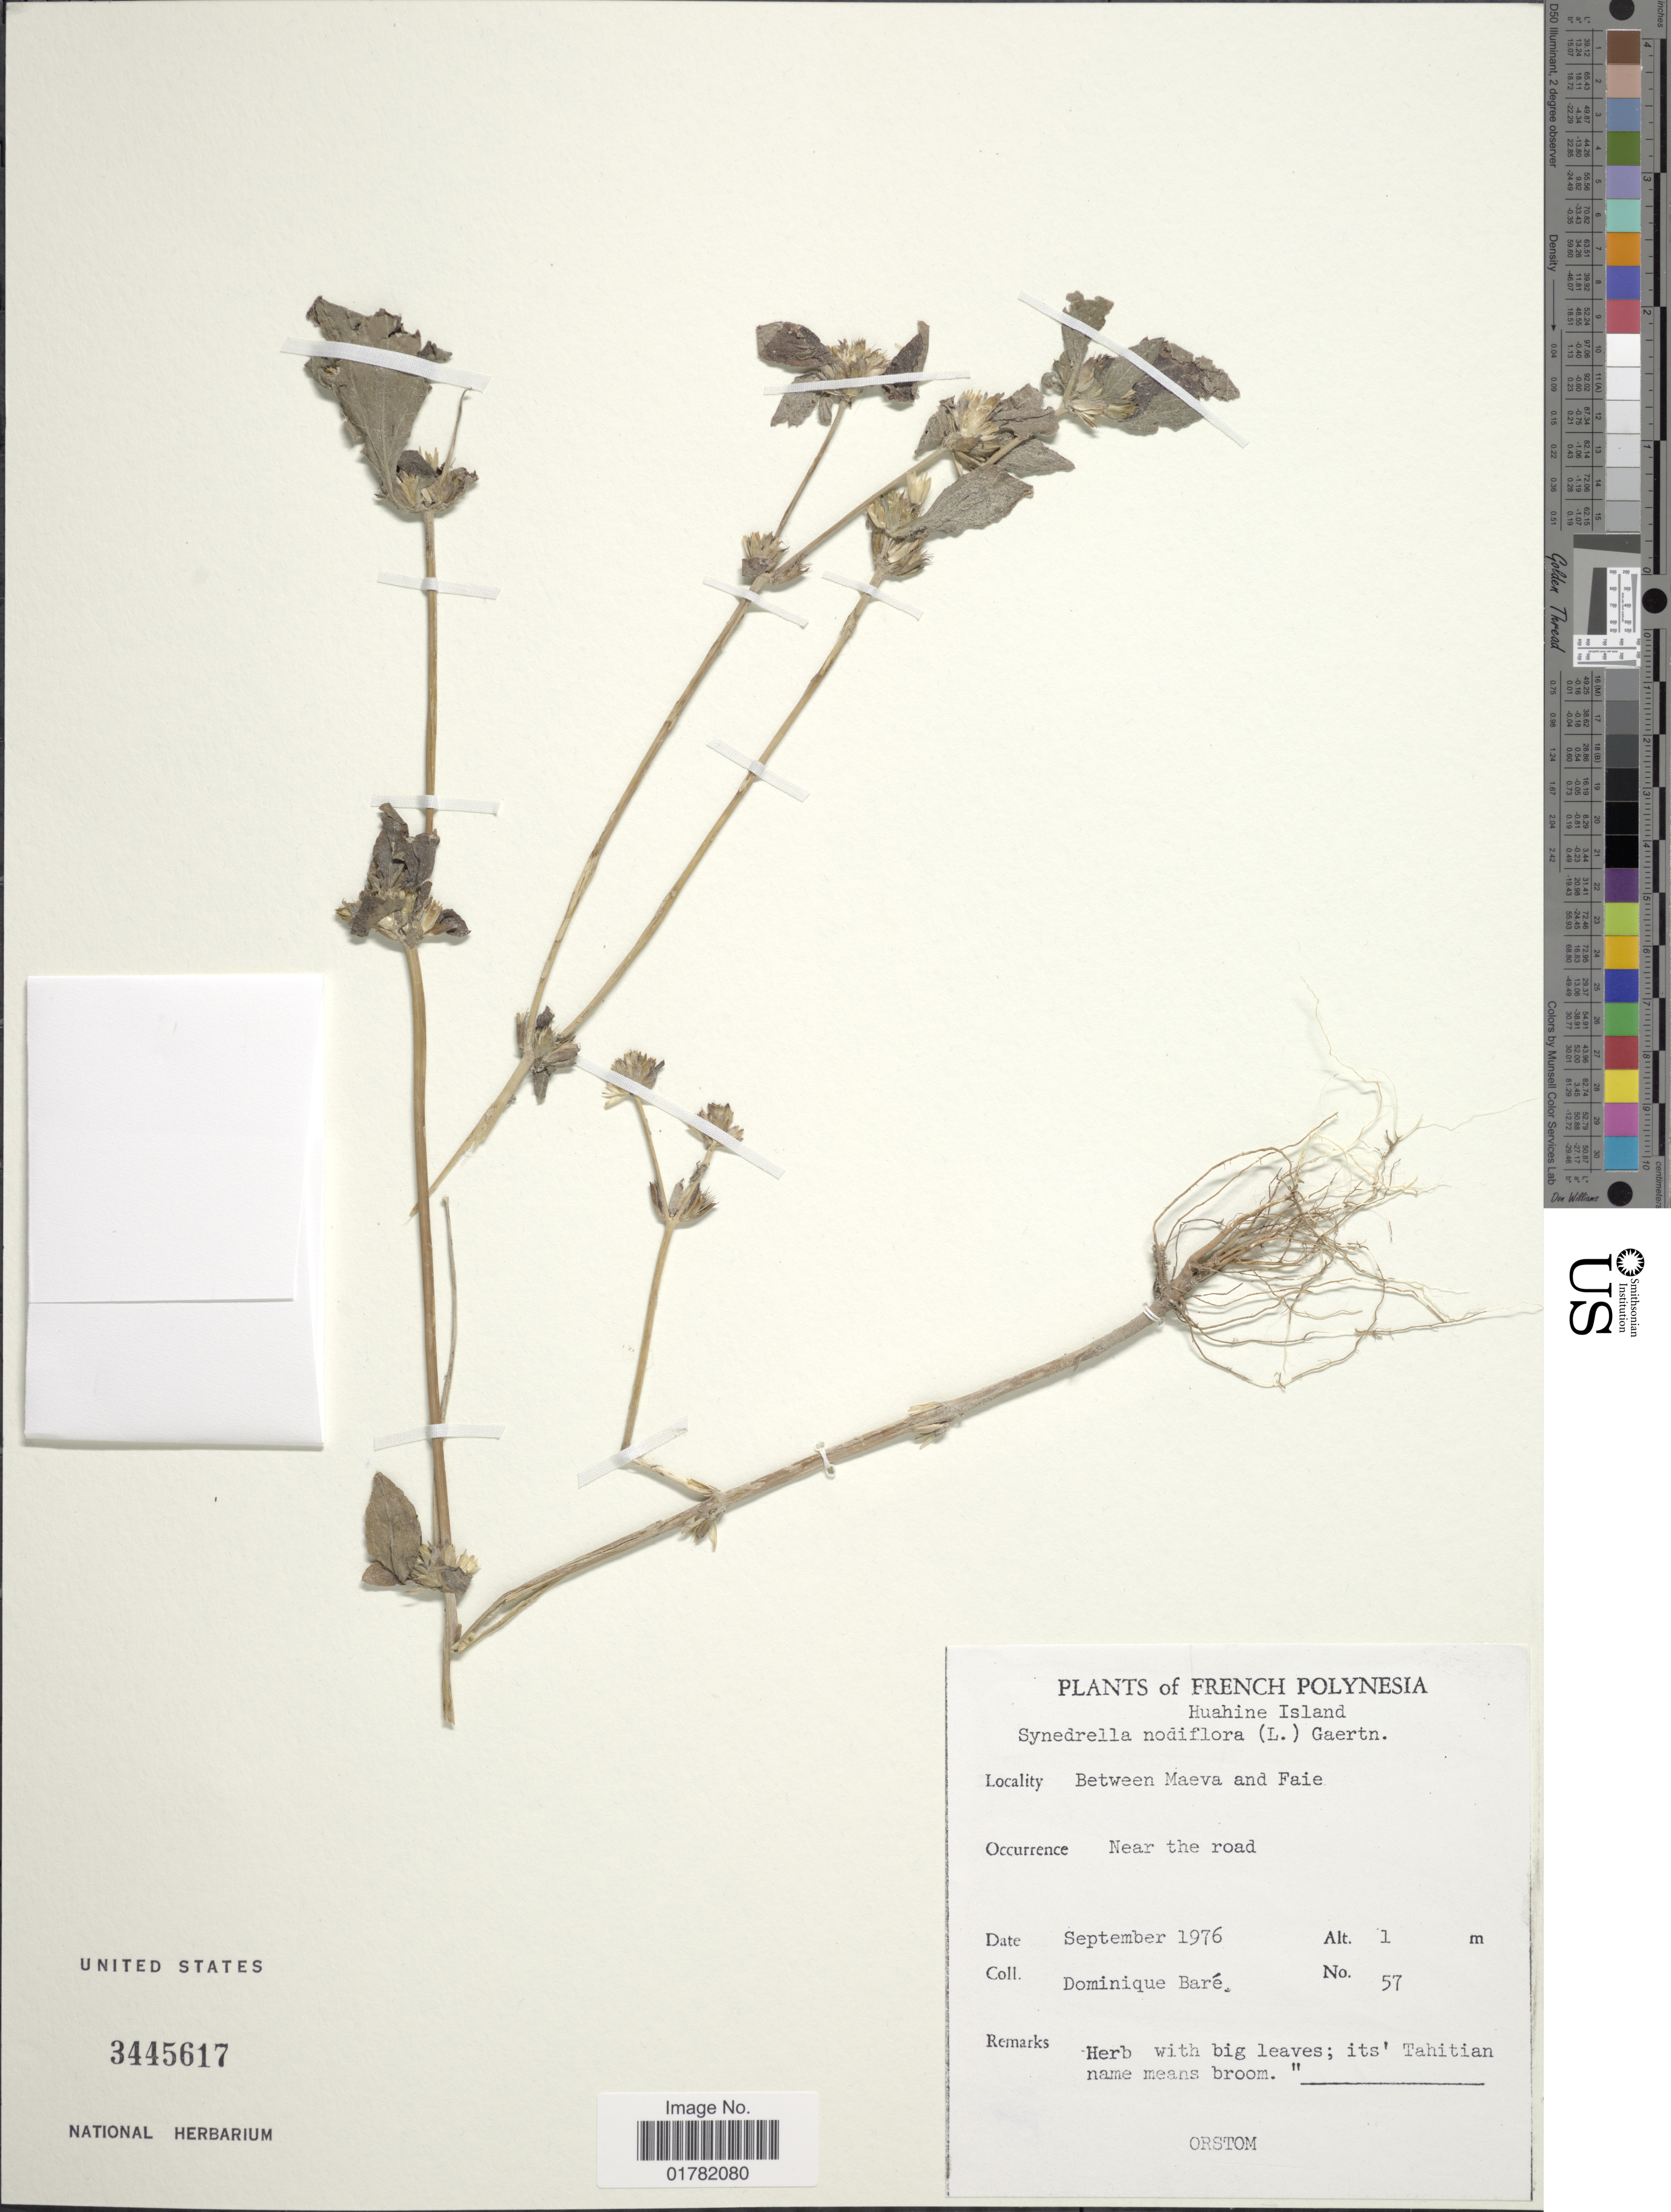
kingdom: Plantae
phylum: Tracheophyta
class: Magnoliopsida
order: Asterales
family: Asteraceae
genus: Synedrella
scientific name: Synedrella nodiflora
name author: (L.) Gaertn.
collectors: D. Baré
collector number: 57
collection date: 1976-09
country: French Polynesia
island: Huahine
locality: Huahine Island, Between Maeva and Faie, Near the road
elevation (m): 1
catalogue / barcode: US 3445617